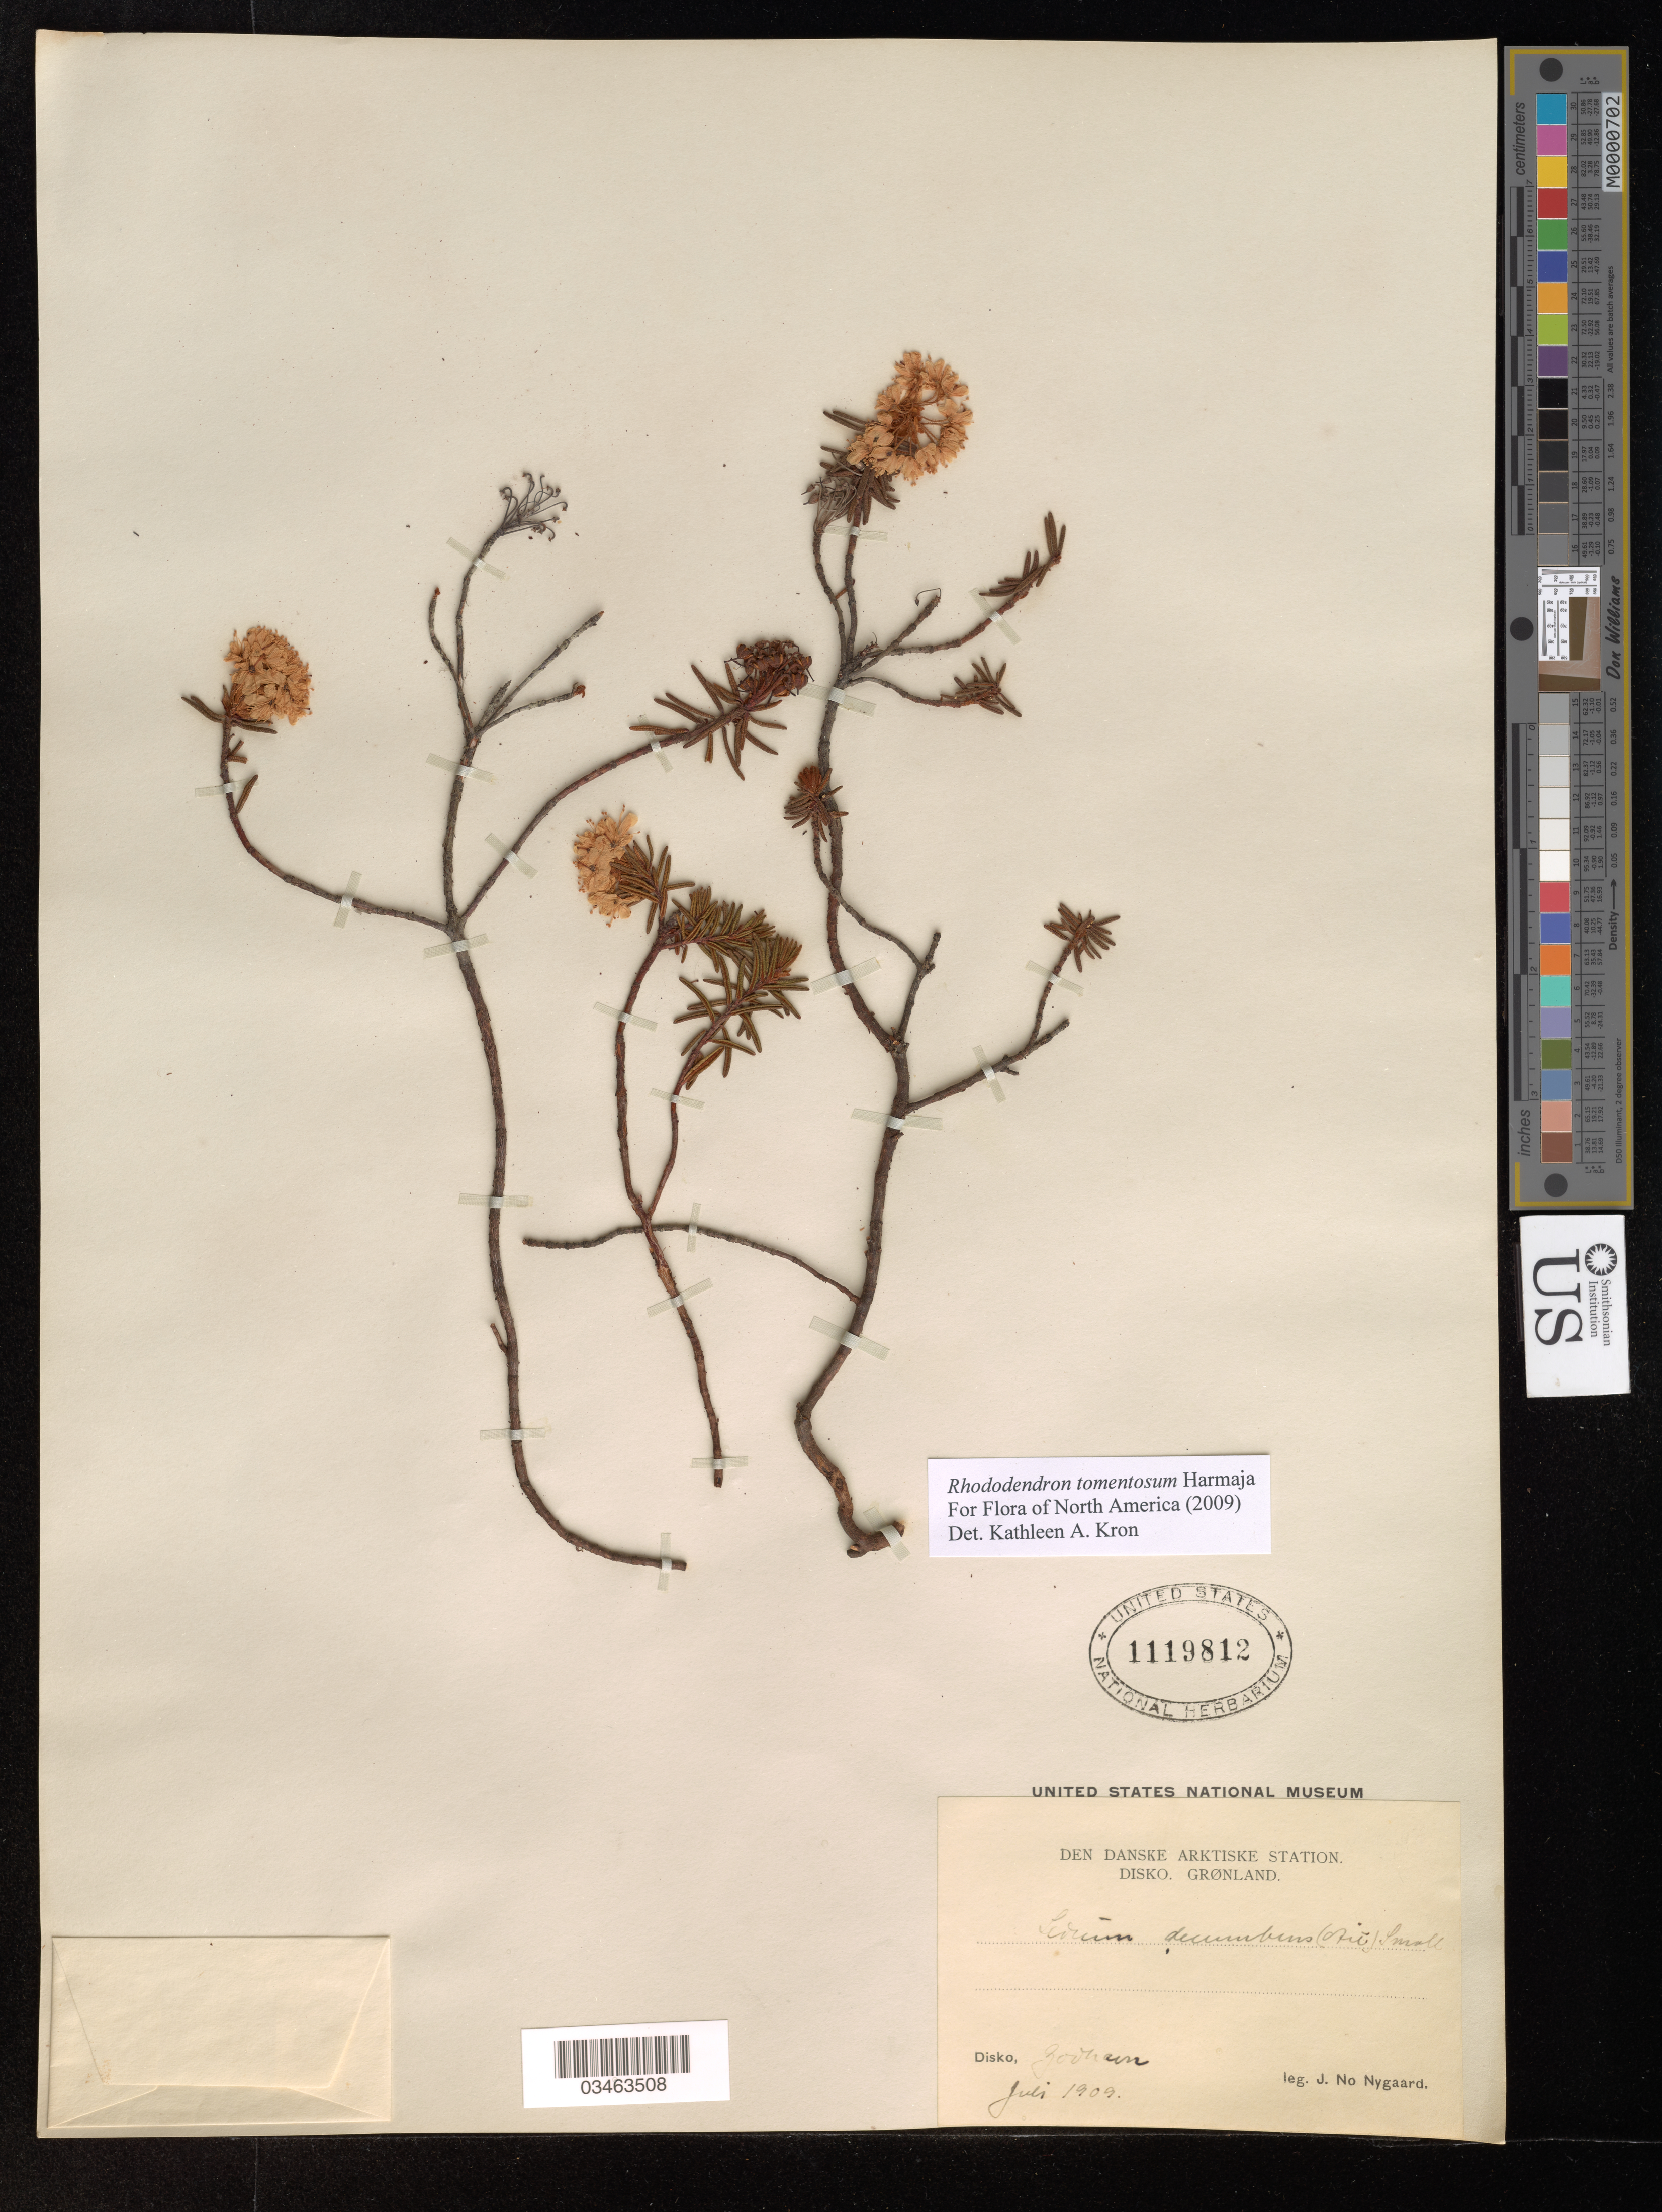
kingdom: Plantae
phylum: Tracheophyta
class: Magnoliopsida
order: Ericales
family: Ericaceae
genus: Rhododendron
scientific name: Rhododendron tomentosum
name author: Harmaja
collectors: J. Nygaard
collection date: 1909-07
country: Greenland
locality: Disko, Zodhun*.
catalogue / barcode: US 1119812